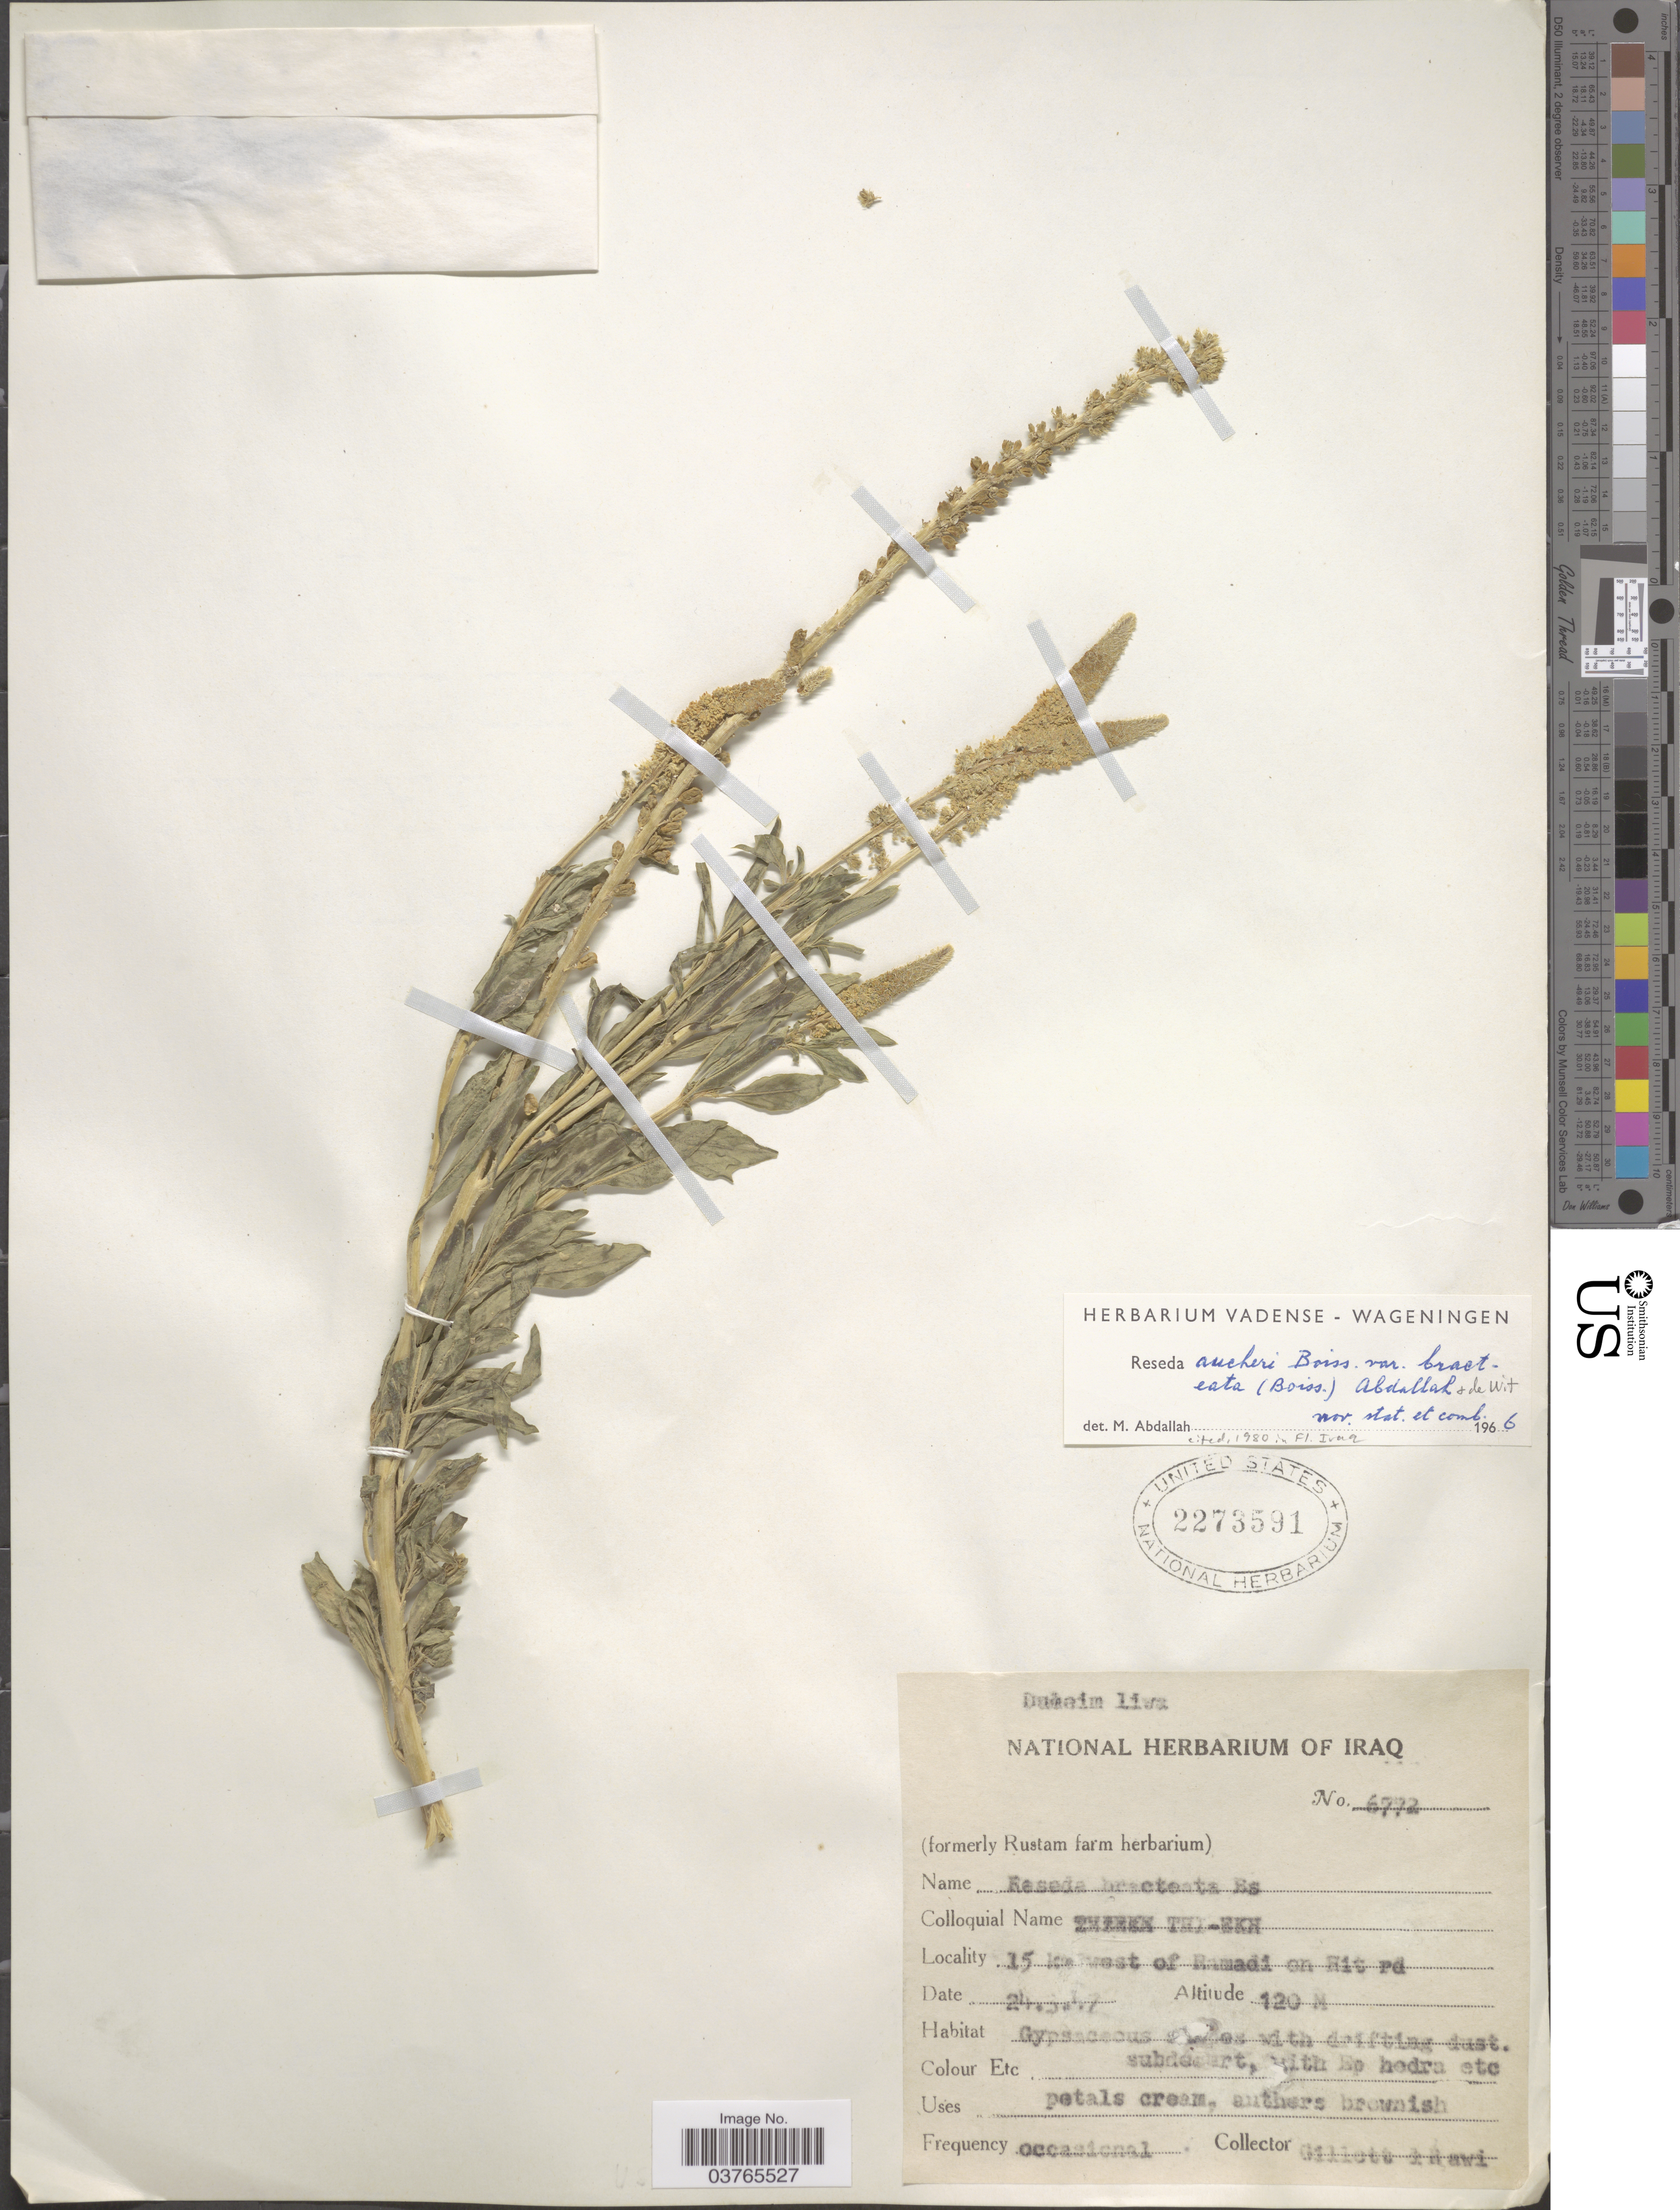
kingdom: Plantae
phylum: Tracheophyta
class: Magnoliopsida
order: Brassicales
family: Resedaceae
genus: Reseda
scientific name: Reseda aucheri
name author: Boiss.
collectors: Gillett, -- & -. Rawi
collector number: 6772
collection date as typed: Transcribed d/m/y: 24/3/47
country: Iraq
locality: Duleim liwa. 15 km west of Ramadi on Hit rd.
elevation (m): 120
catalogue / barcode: US 2273591